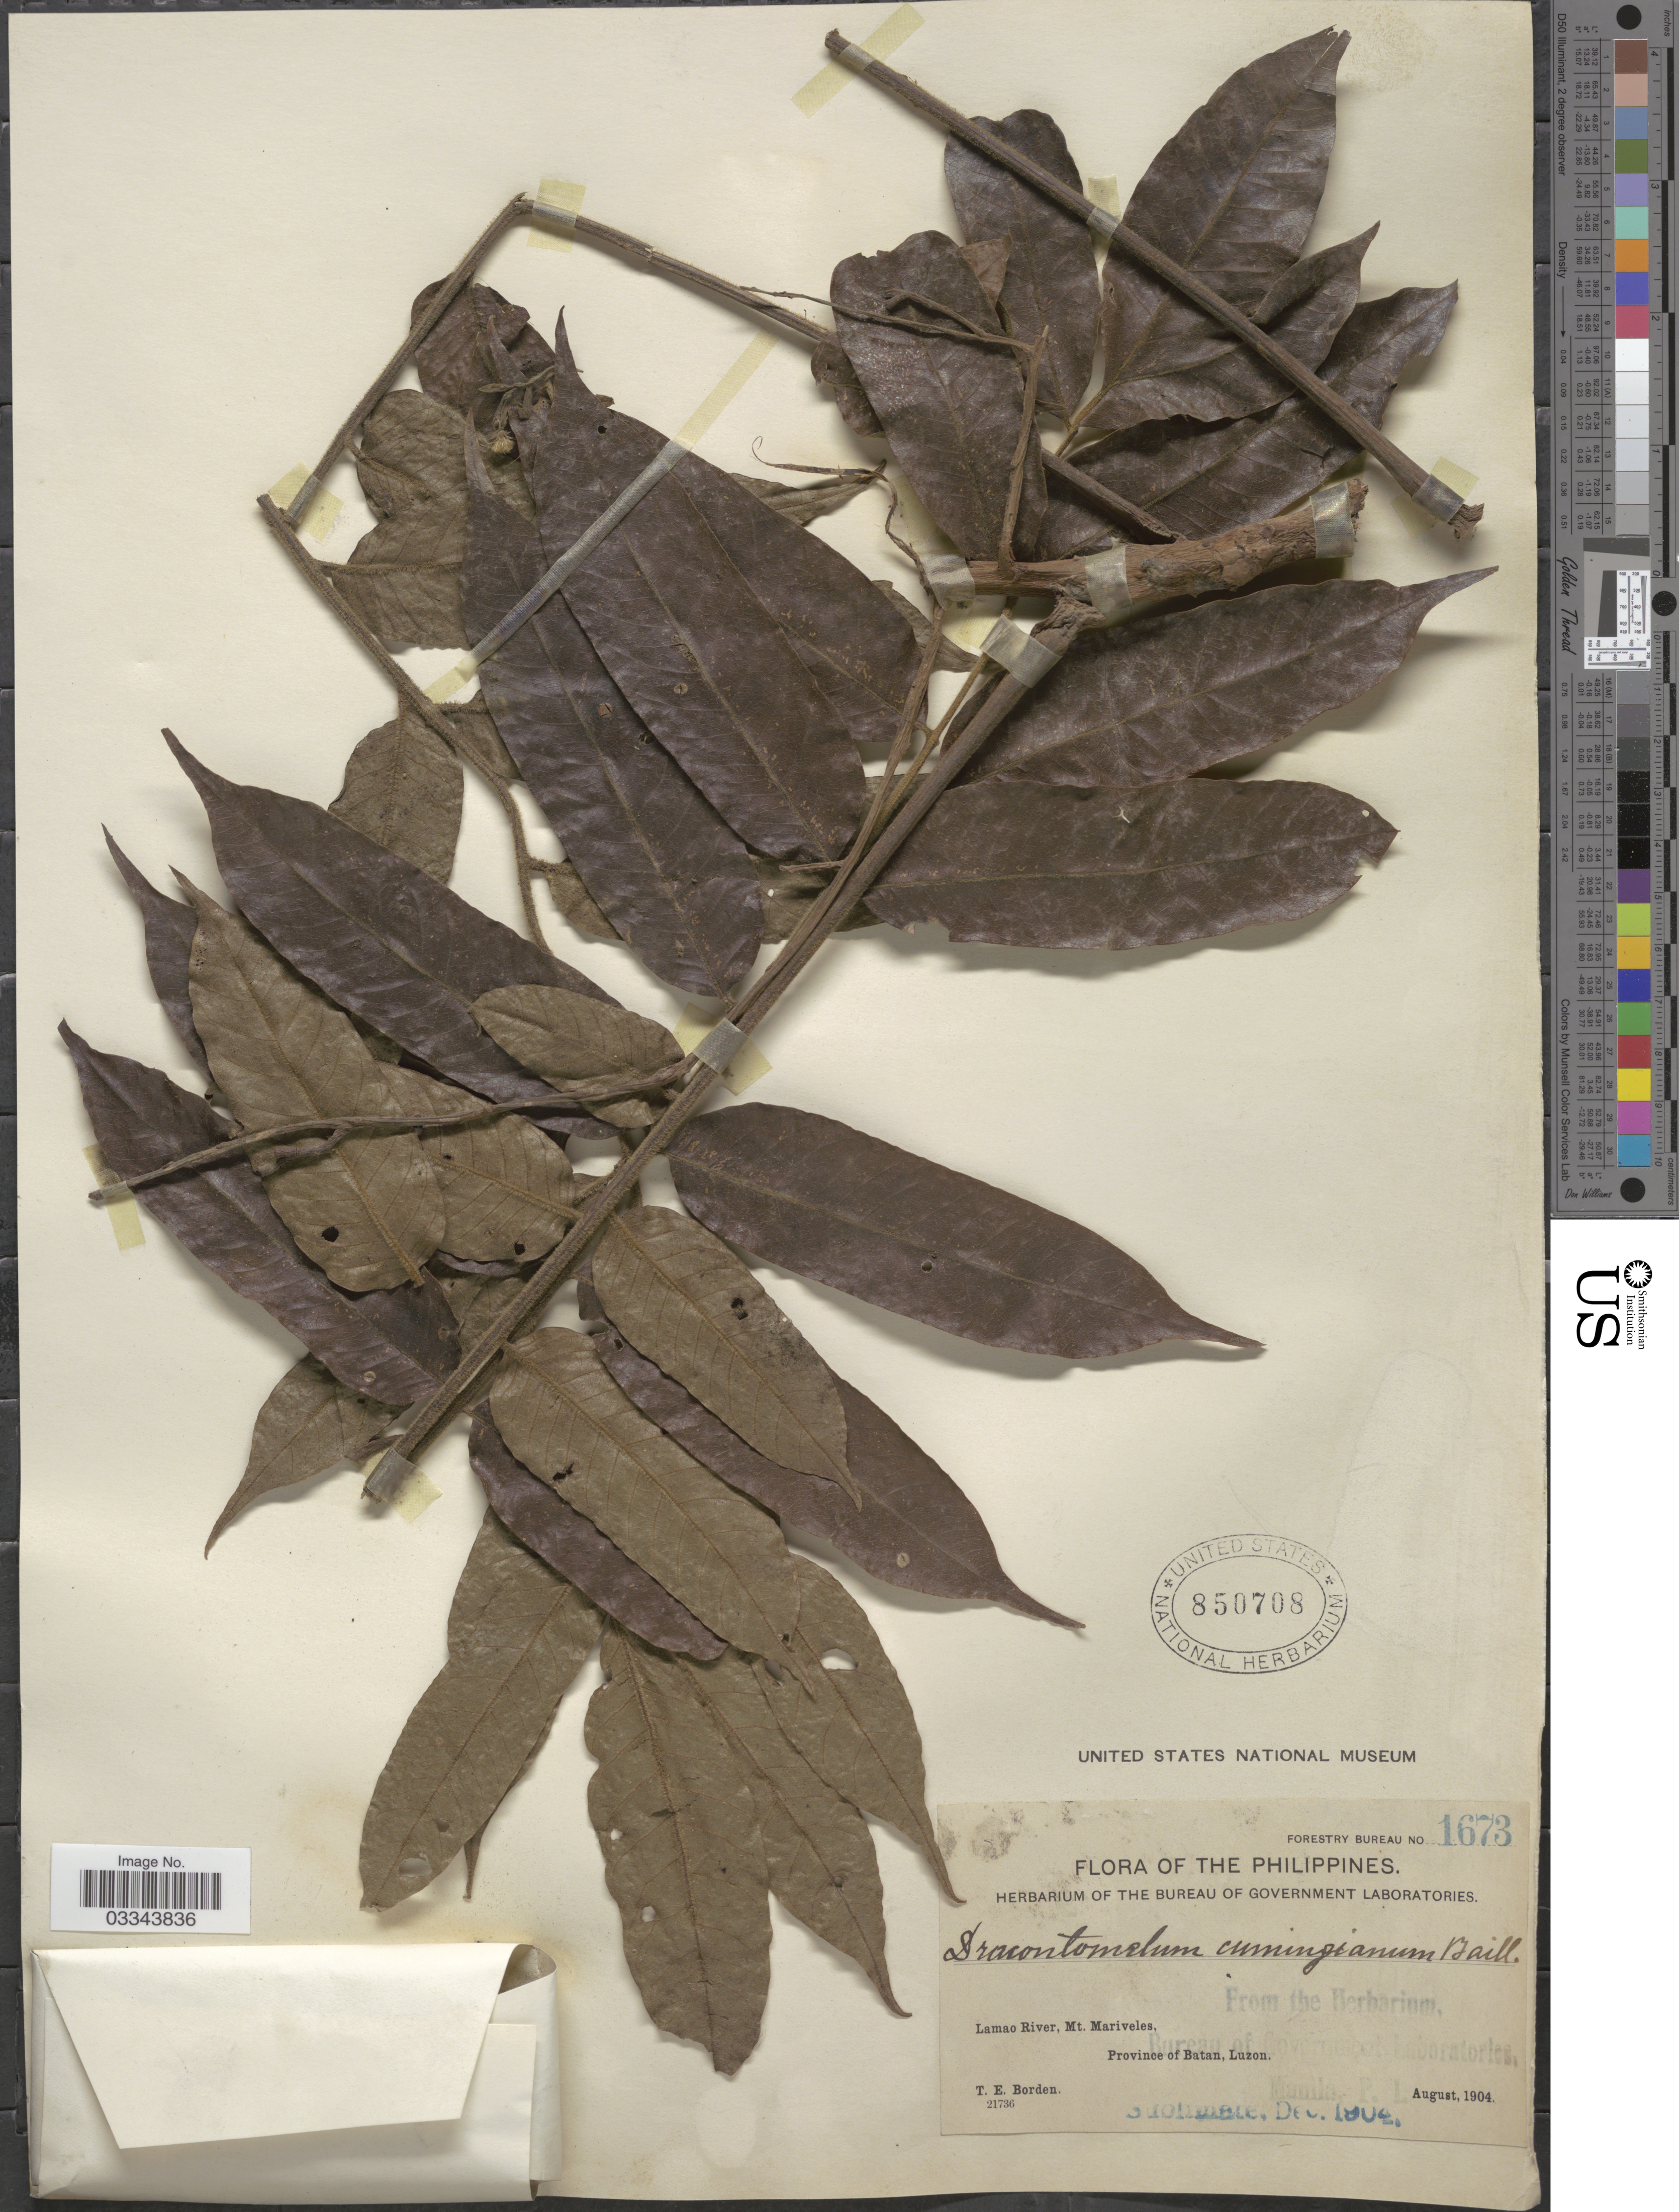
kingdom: Plantae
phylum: Tracheophyta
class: Magnoliopsida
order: Sapindales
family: Anacardiaceae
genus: Dracontomelon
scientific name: Dracontomelon edule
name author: Merr.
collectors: T. E. Borden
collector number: Forestry Bureau 1673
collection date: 1904-08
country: Philippines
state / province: Cagayan Valley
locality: Lamao River, Mt. Mariveles, Province of Batan, Luzon.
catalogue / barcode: US 850708